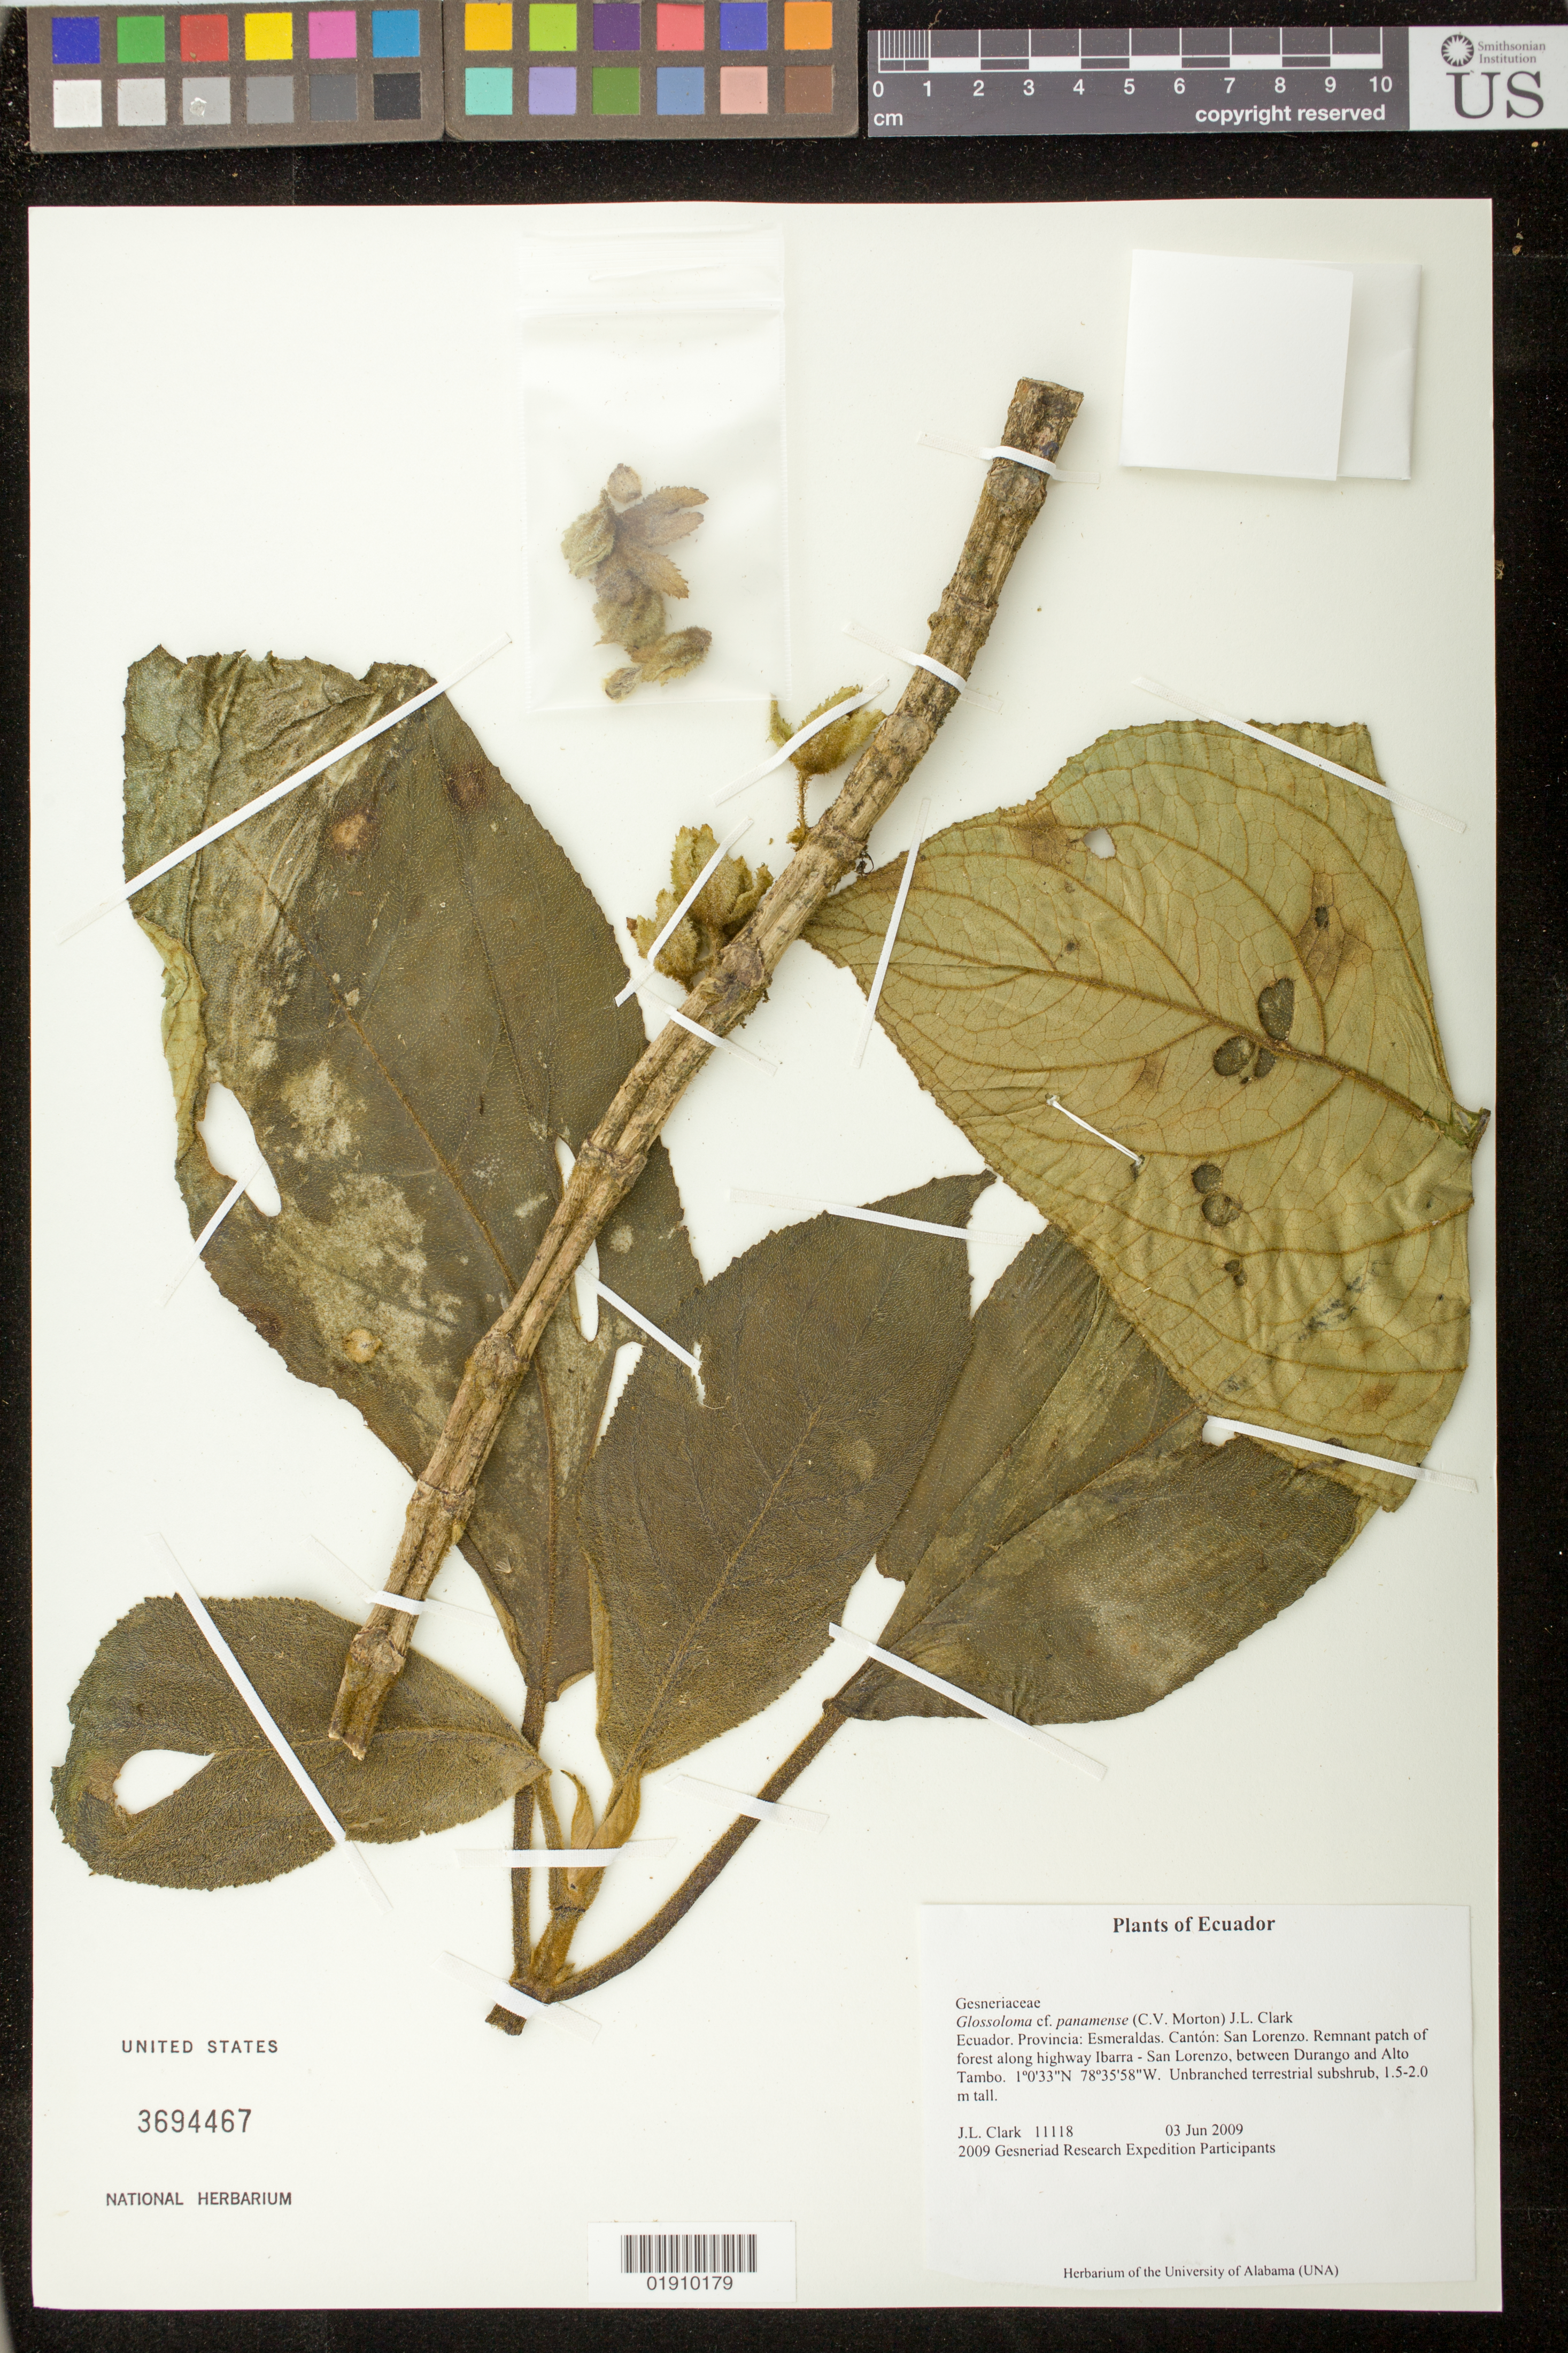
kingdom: Plantae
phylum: Tracheophyta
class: Magnoliopsida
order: Lamiales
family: Gesneriaceae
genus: Glossoloma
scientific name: Glossoloma panamense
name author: (C.V. Morton) J.L. Clark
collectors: J. L. Clark & 2009 Gesneriad Research Expedition Participants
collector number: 11118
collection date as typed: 03 Jun 2009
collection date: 2009-06-03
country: Ecuador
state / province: Esmeraldas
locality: Ecuador. Provincia: Esmeraldas. Canton: San Lorenzo. Remnant patch of forest along highway Ibarra-San Lorenzo, between Durango and Alto Tambo.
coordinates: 1 0 33 N, 78 35 58 W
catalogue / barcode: US 3694467